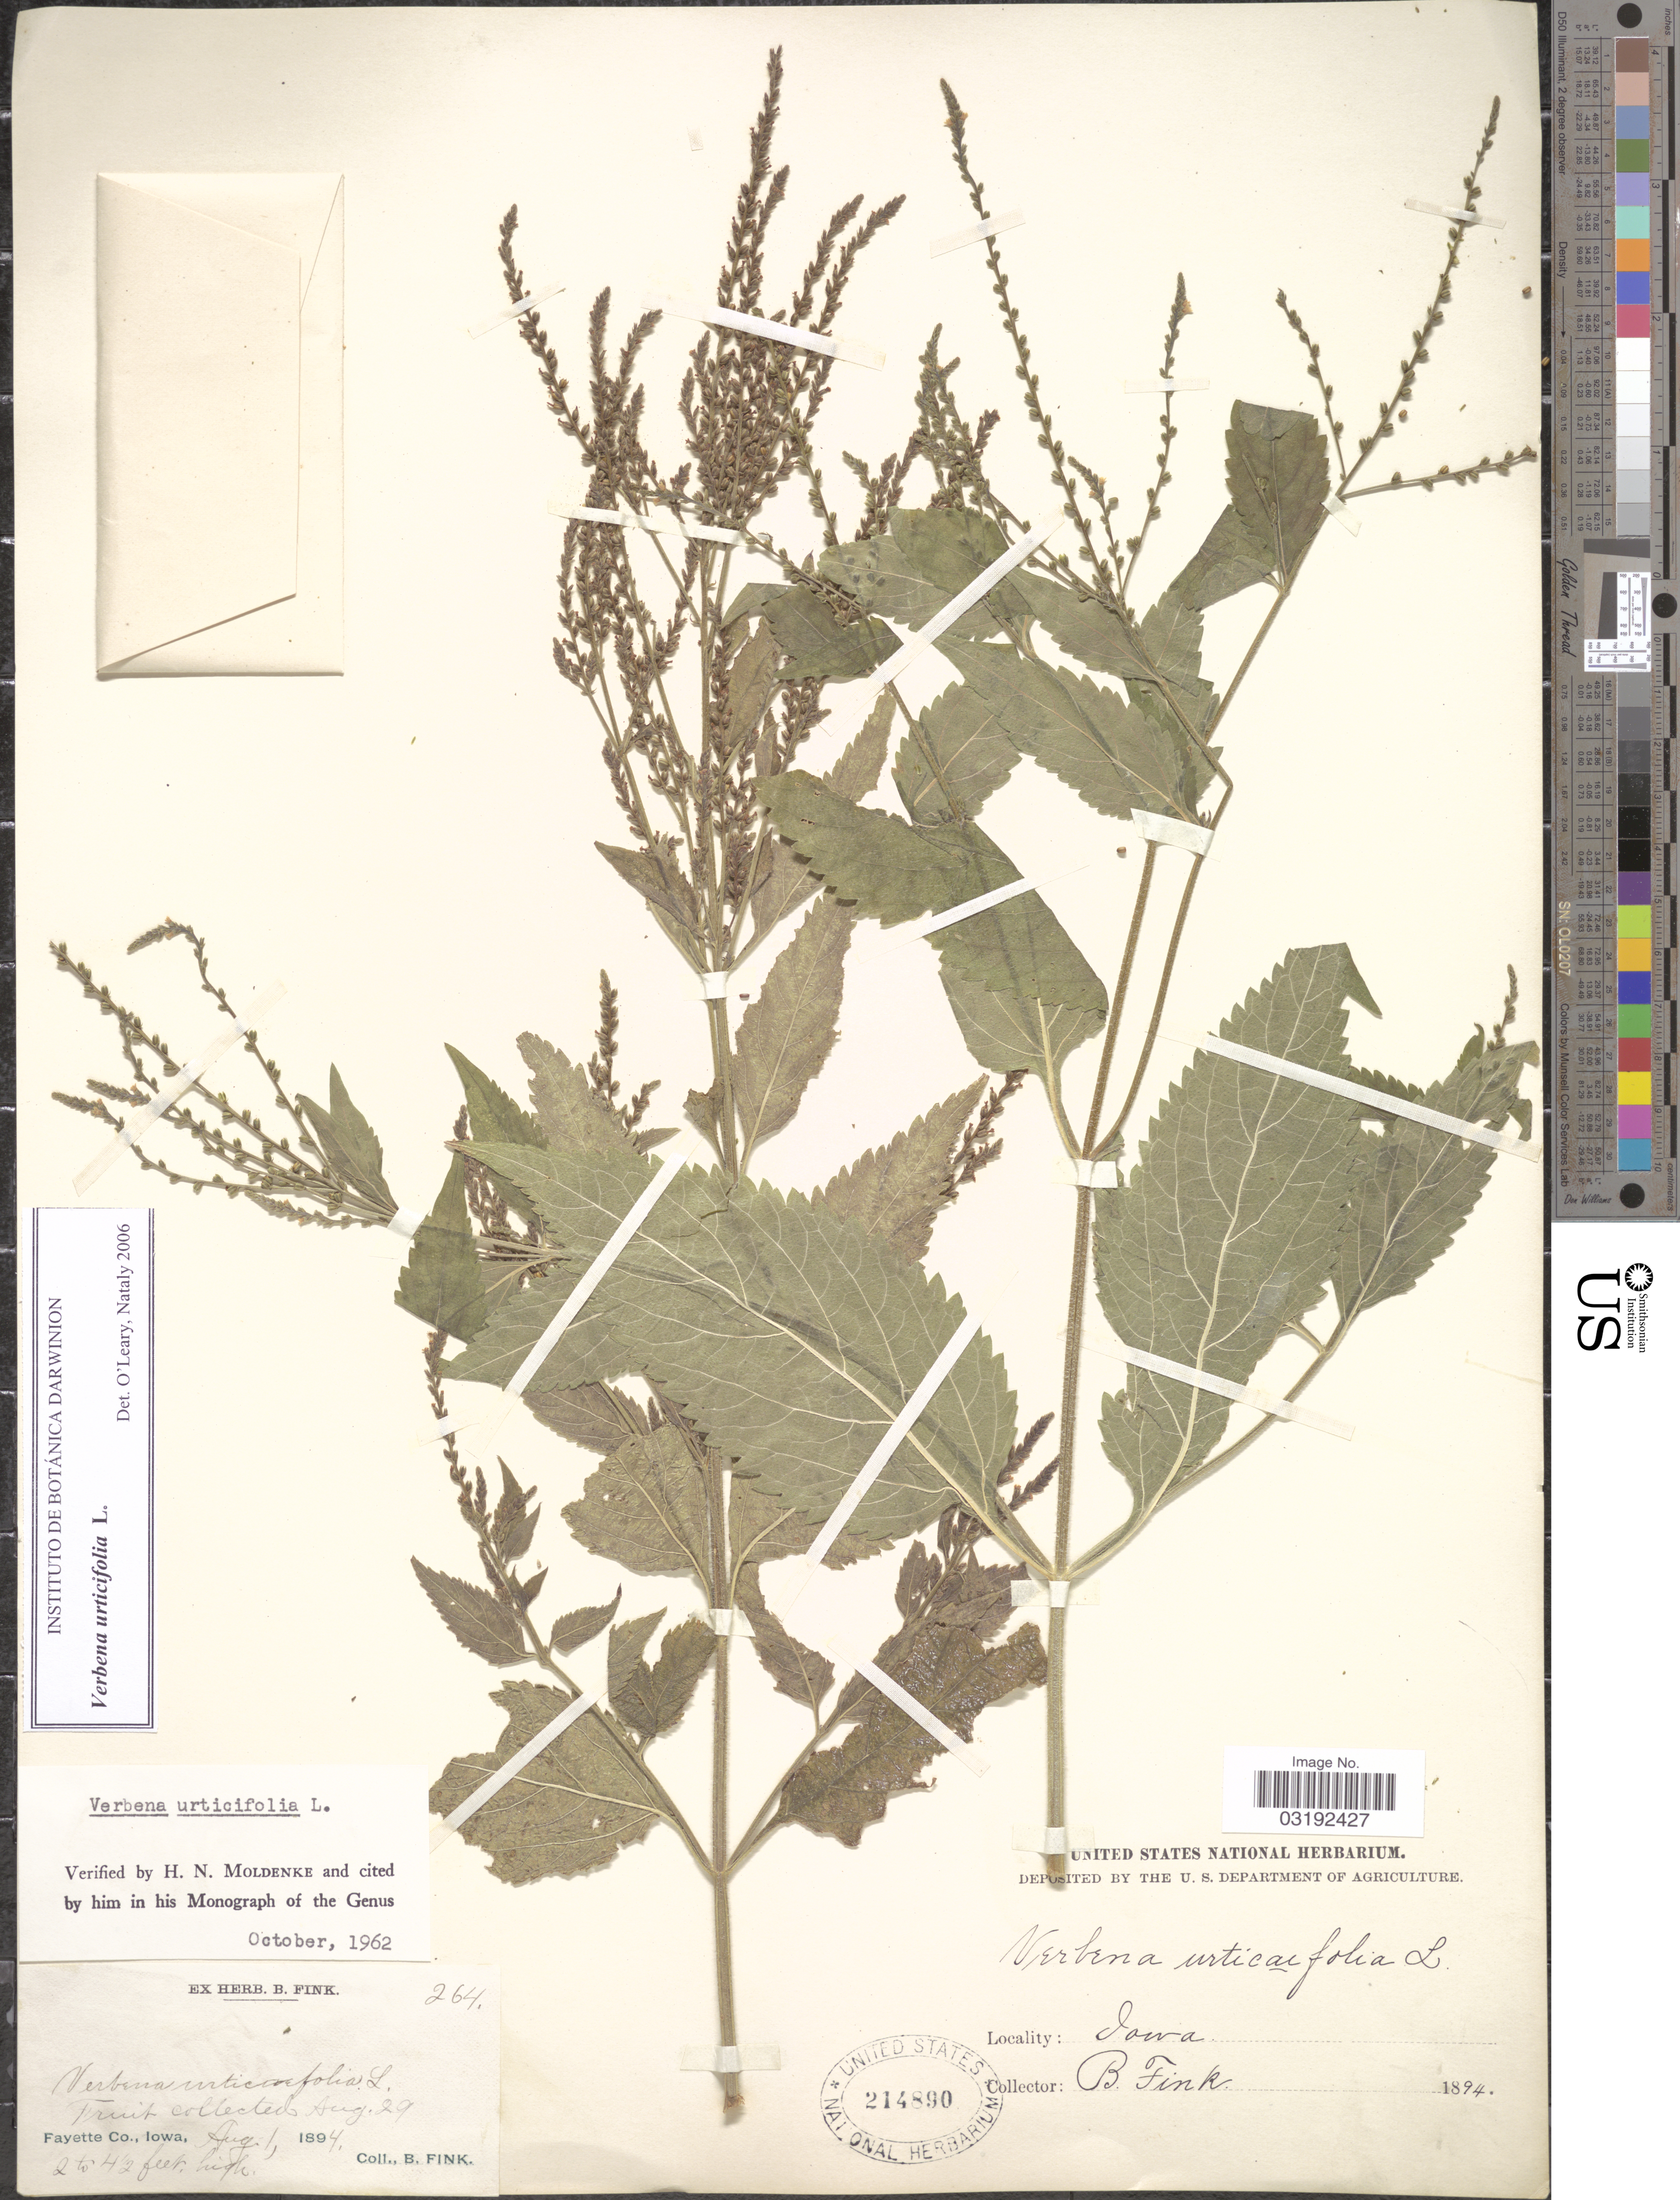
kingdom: Plantae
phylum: Tracheophyta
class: Magnoliopsida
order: Lamiales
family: Verbenaceae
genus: Verbena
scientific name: Verbena urticifolia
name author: L.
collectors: B. Fink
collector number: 264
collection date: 1894-08-01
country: United States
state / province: Iowa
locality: Fayette Co.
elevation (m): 1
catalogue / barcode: US 214890